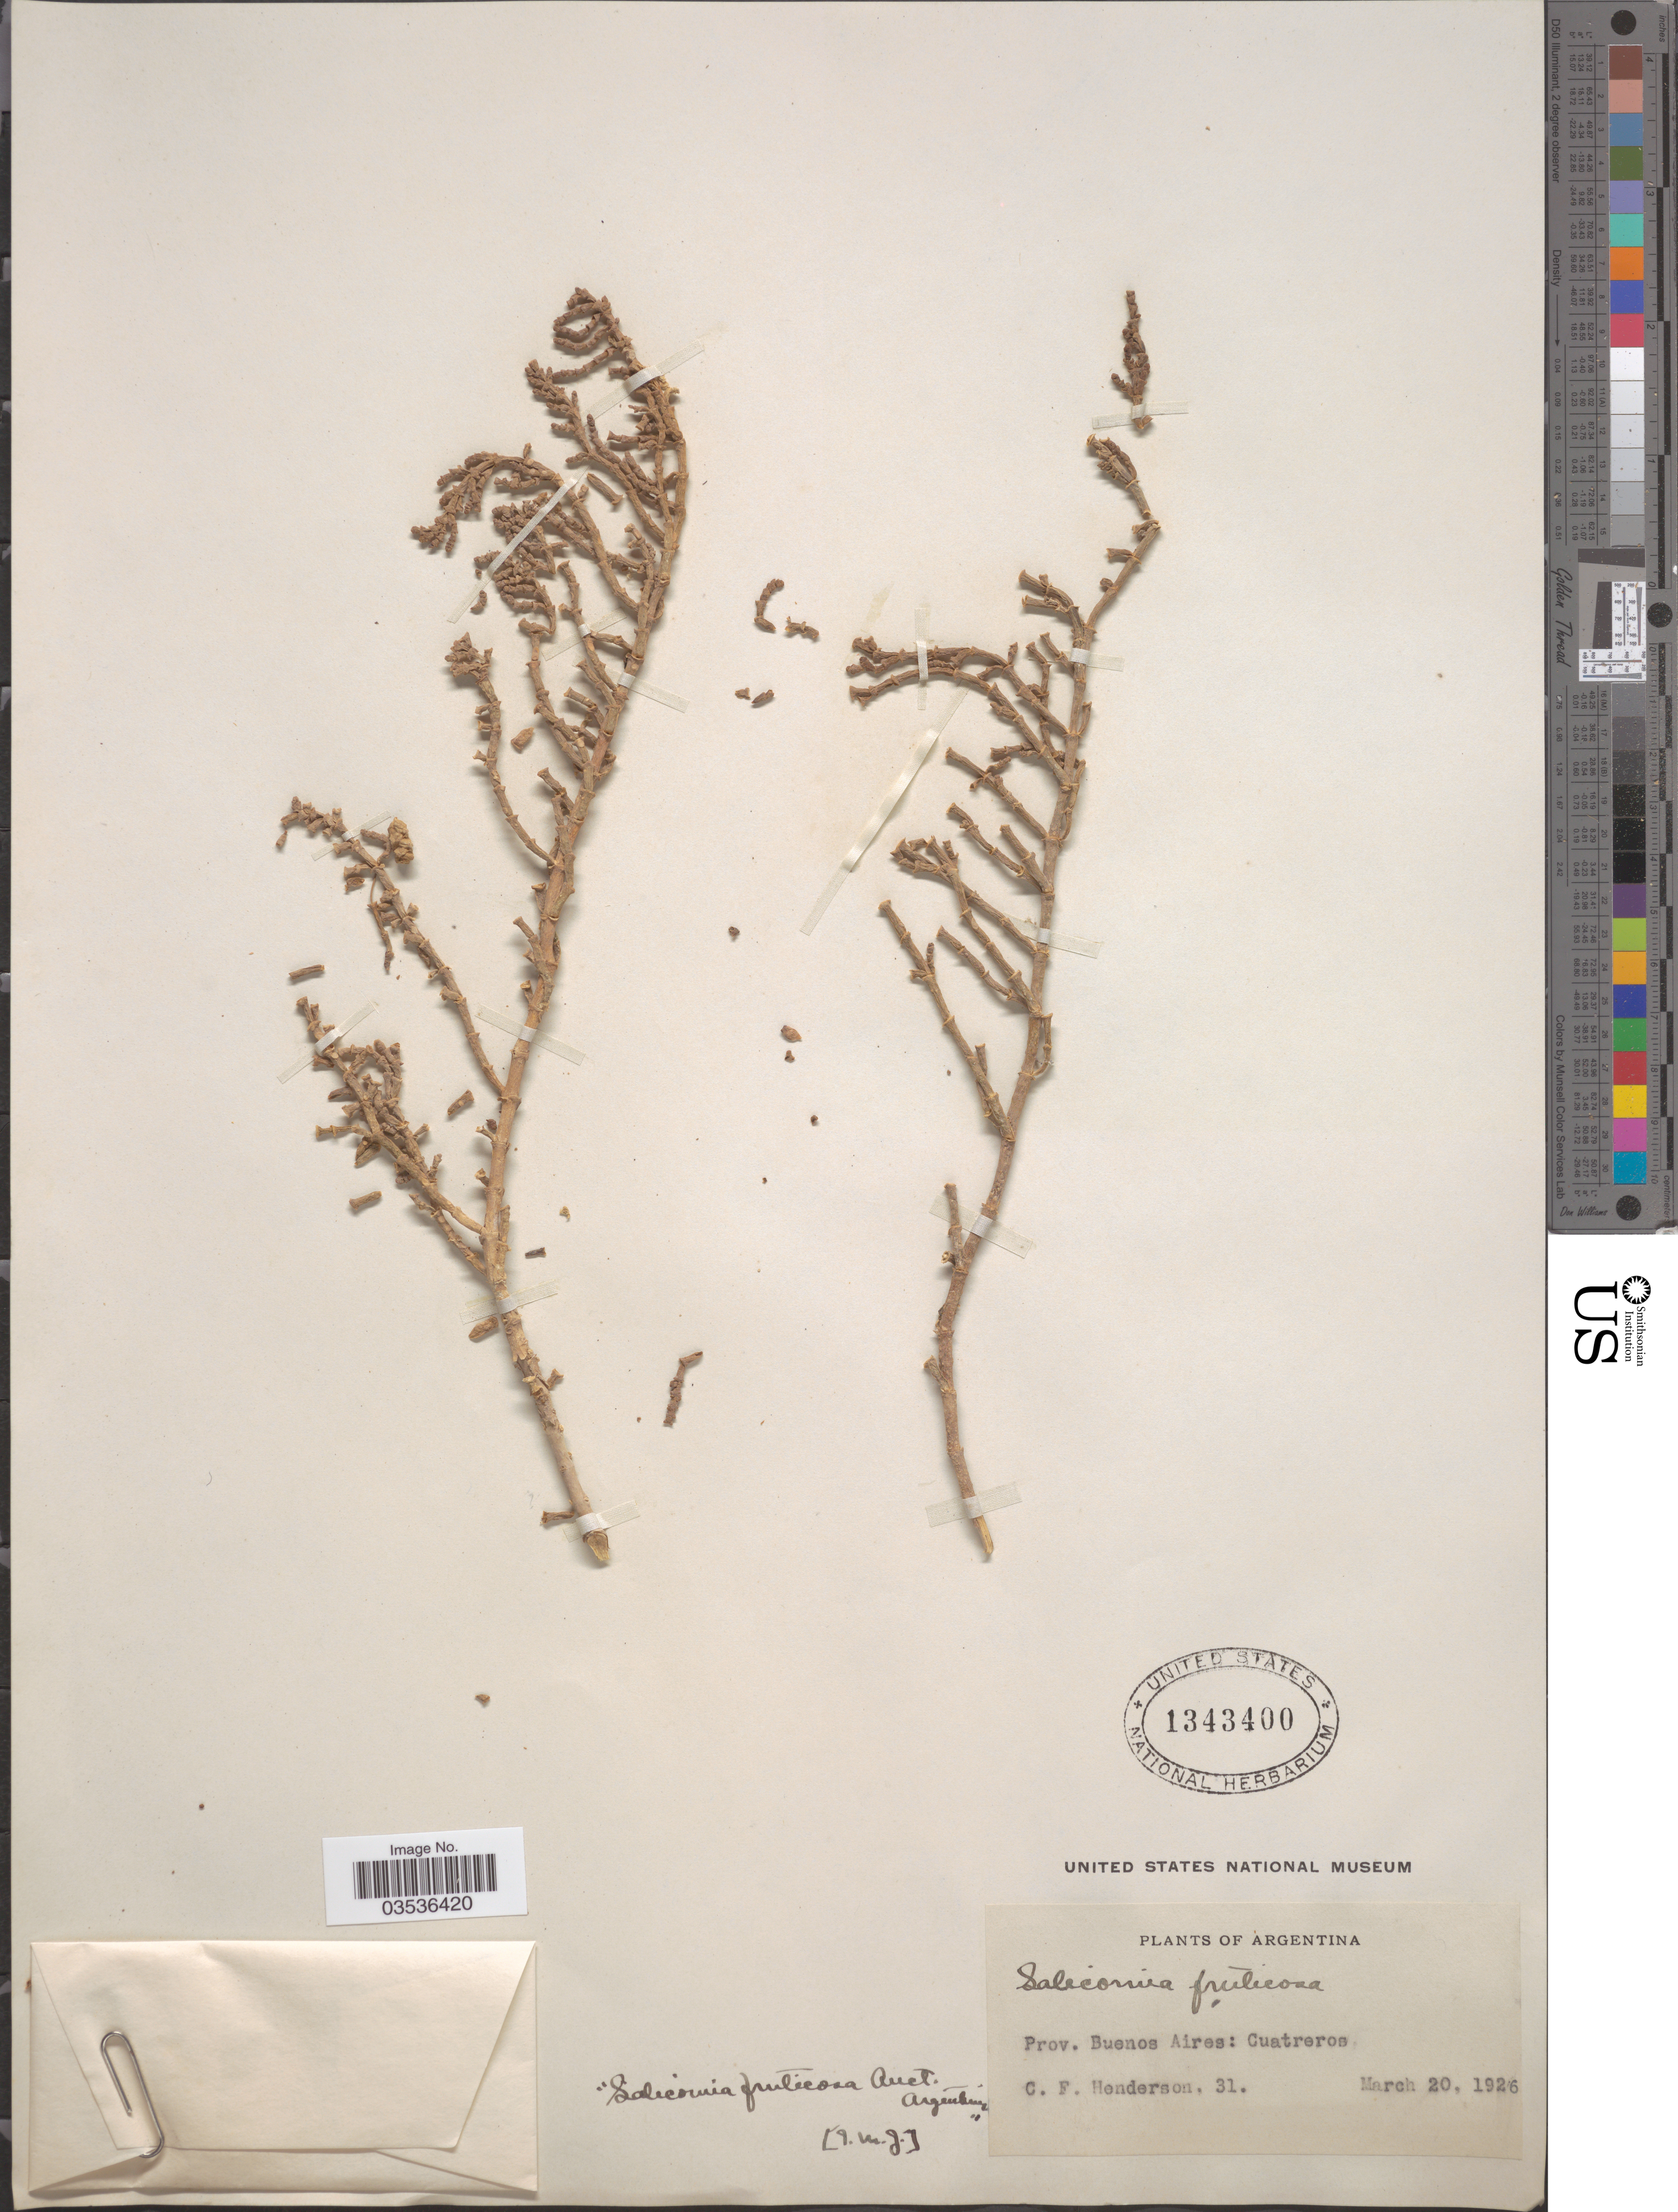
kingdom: Plantae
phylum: Tracheophyta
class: Magnoliopsida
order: Caryophyllales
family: Amaranthaceae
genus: Salicornia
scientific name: Salicornia fruticosa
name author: (L.) L.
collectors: C. Henderson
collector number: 31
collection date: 1926-03-20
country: Argentina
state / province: Buenos Aires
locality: Cuatreros.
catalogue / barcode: US 1343400